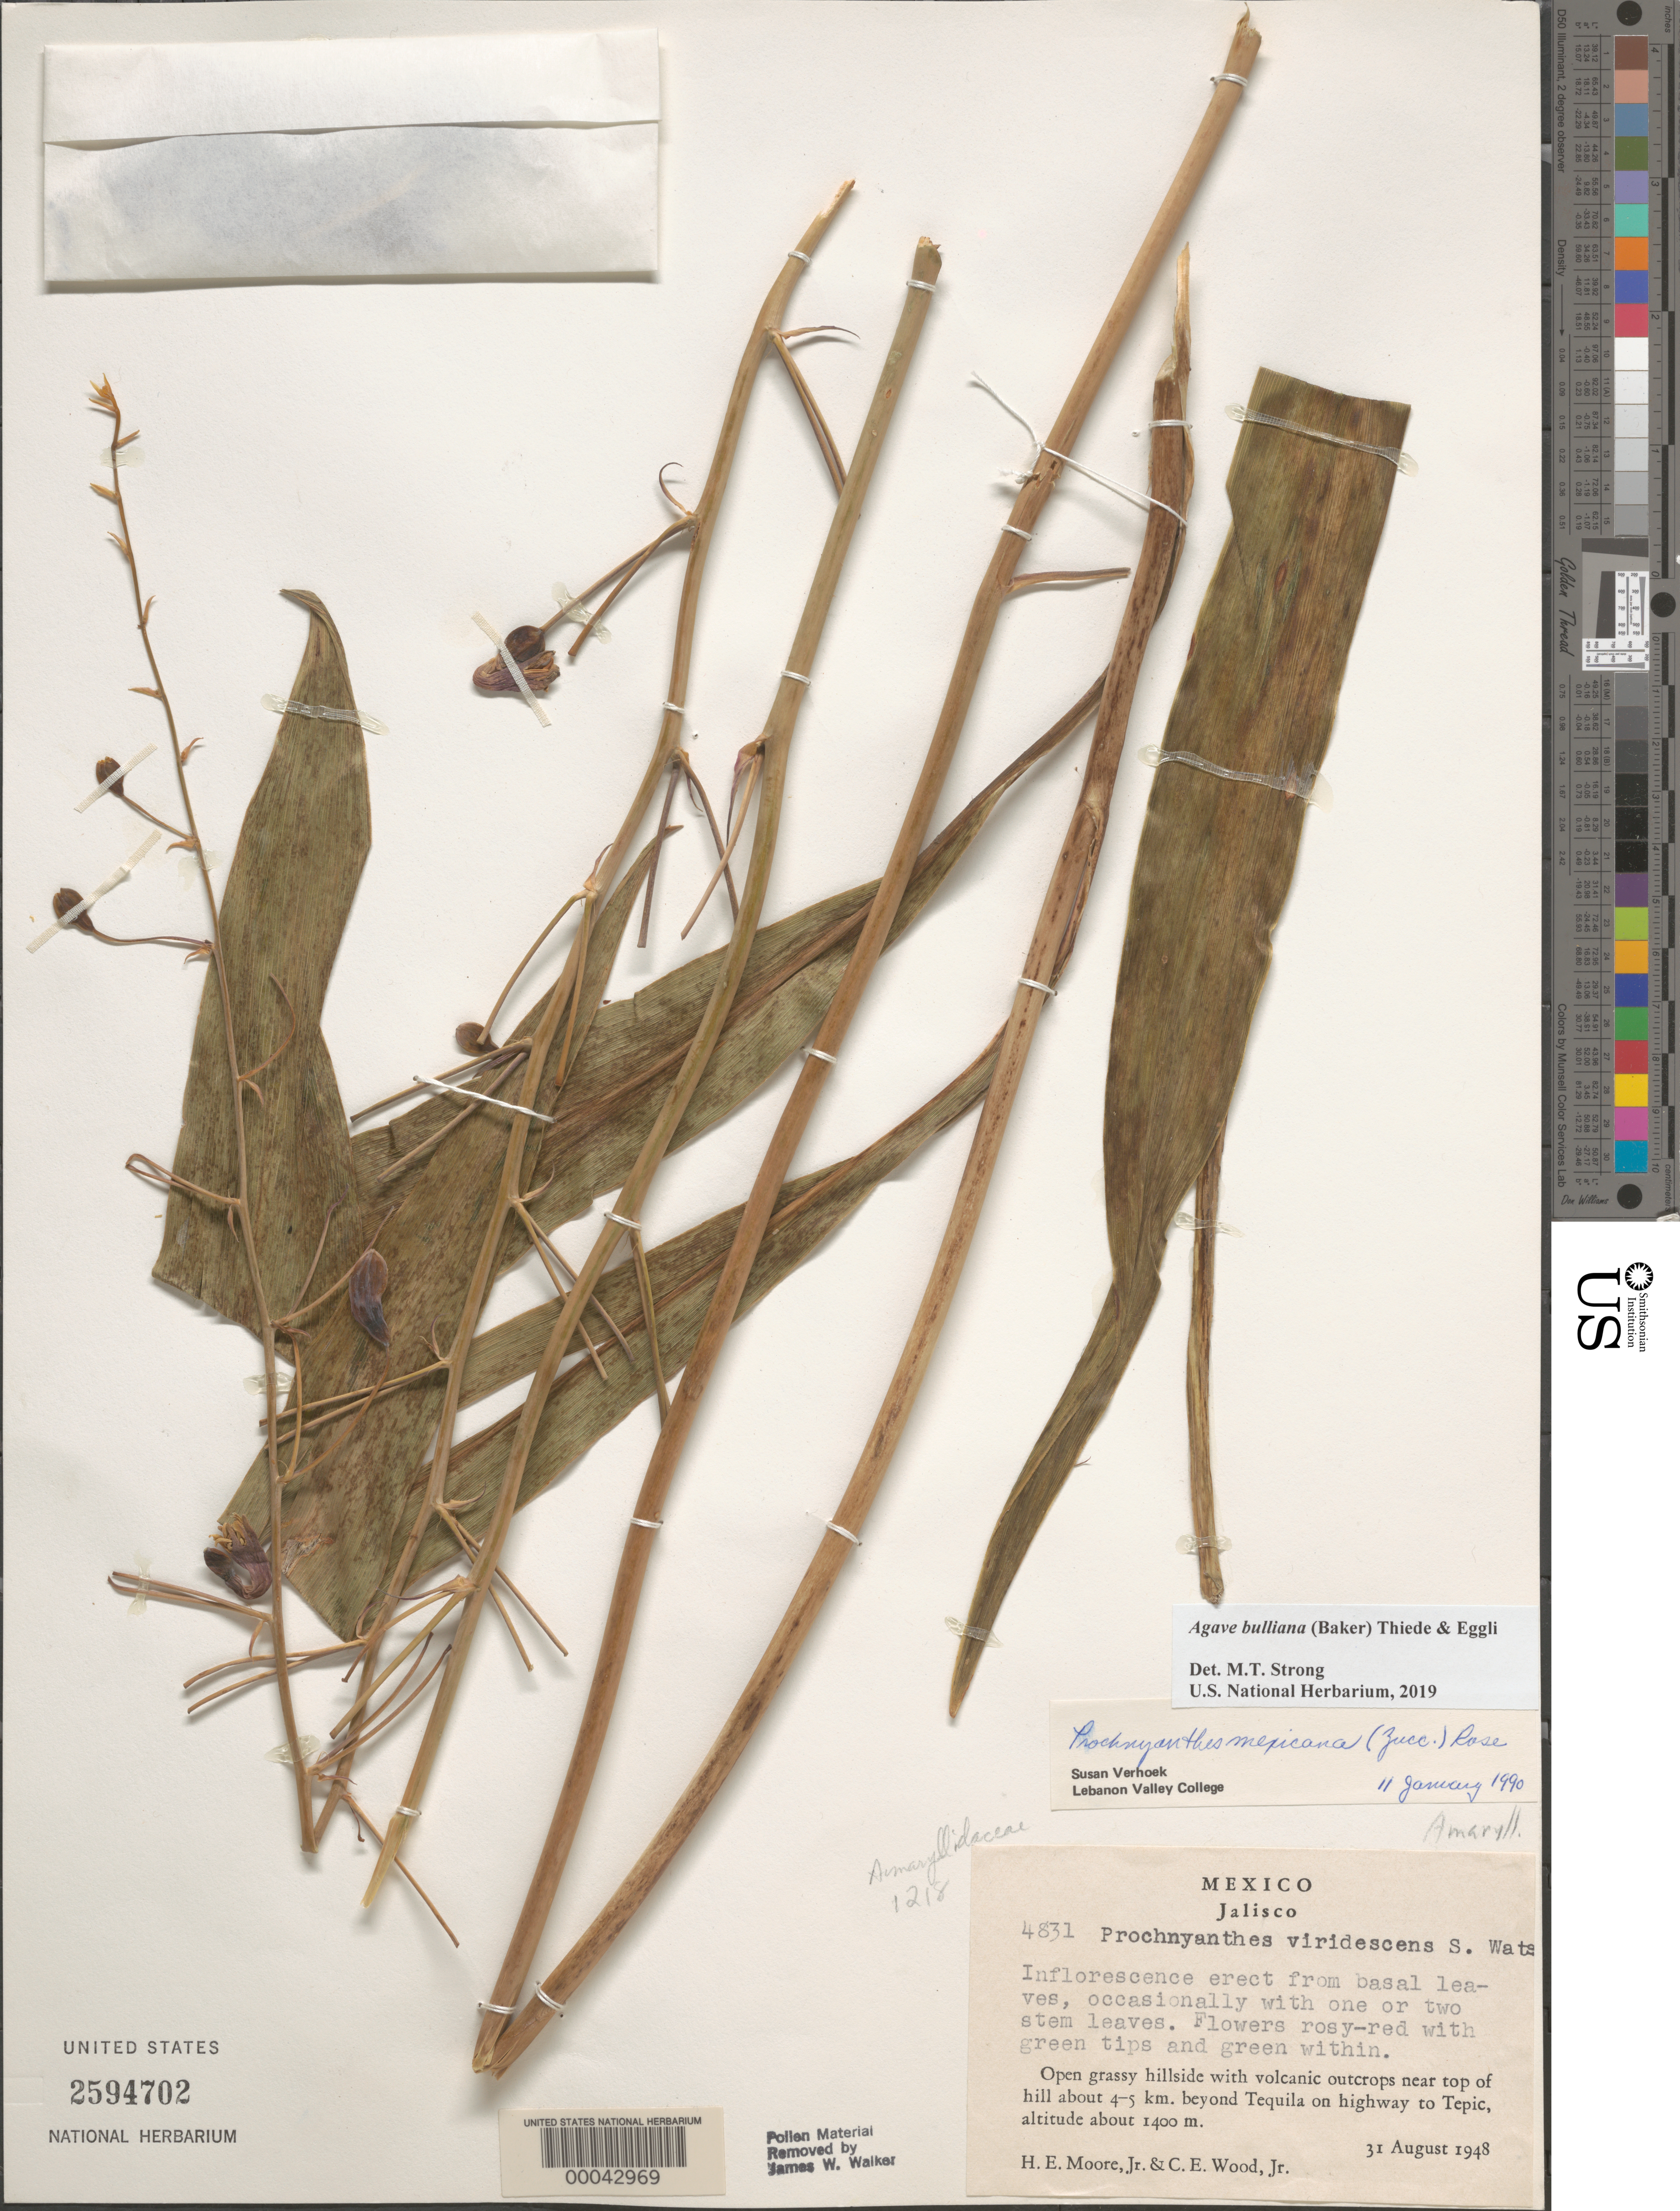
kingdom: Plantae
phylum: Tracheophyta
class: Liliopsida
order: Asparagales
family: Asparagaceae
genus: Agave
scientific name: Agave bulliana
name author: (Baker) Thiede & Eggli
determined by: Strong, Mark T., (BOT), Smithsonian Institution - National Museum of Natural History (UNITED STATES)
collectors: H. E. Moore & C. E. Wood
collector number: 4831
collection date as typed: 31 Aug 1948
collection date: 1948-08-31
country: Mexico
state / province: Jalisco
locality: Beyond Tequila to Tepic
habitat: Open grassy hillside with volcanic outcrops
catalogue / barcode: US 2594702